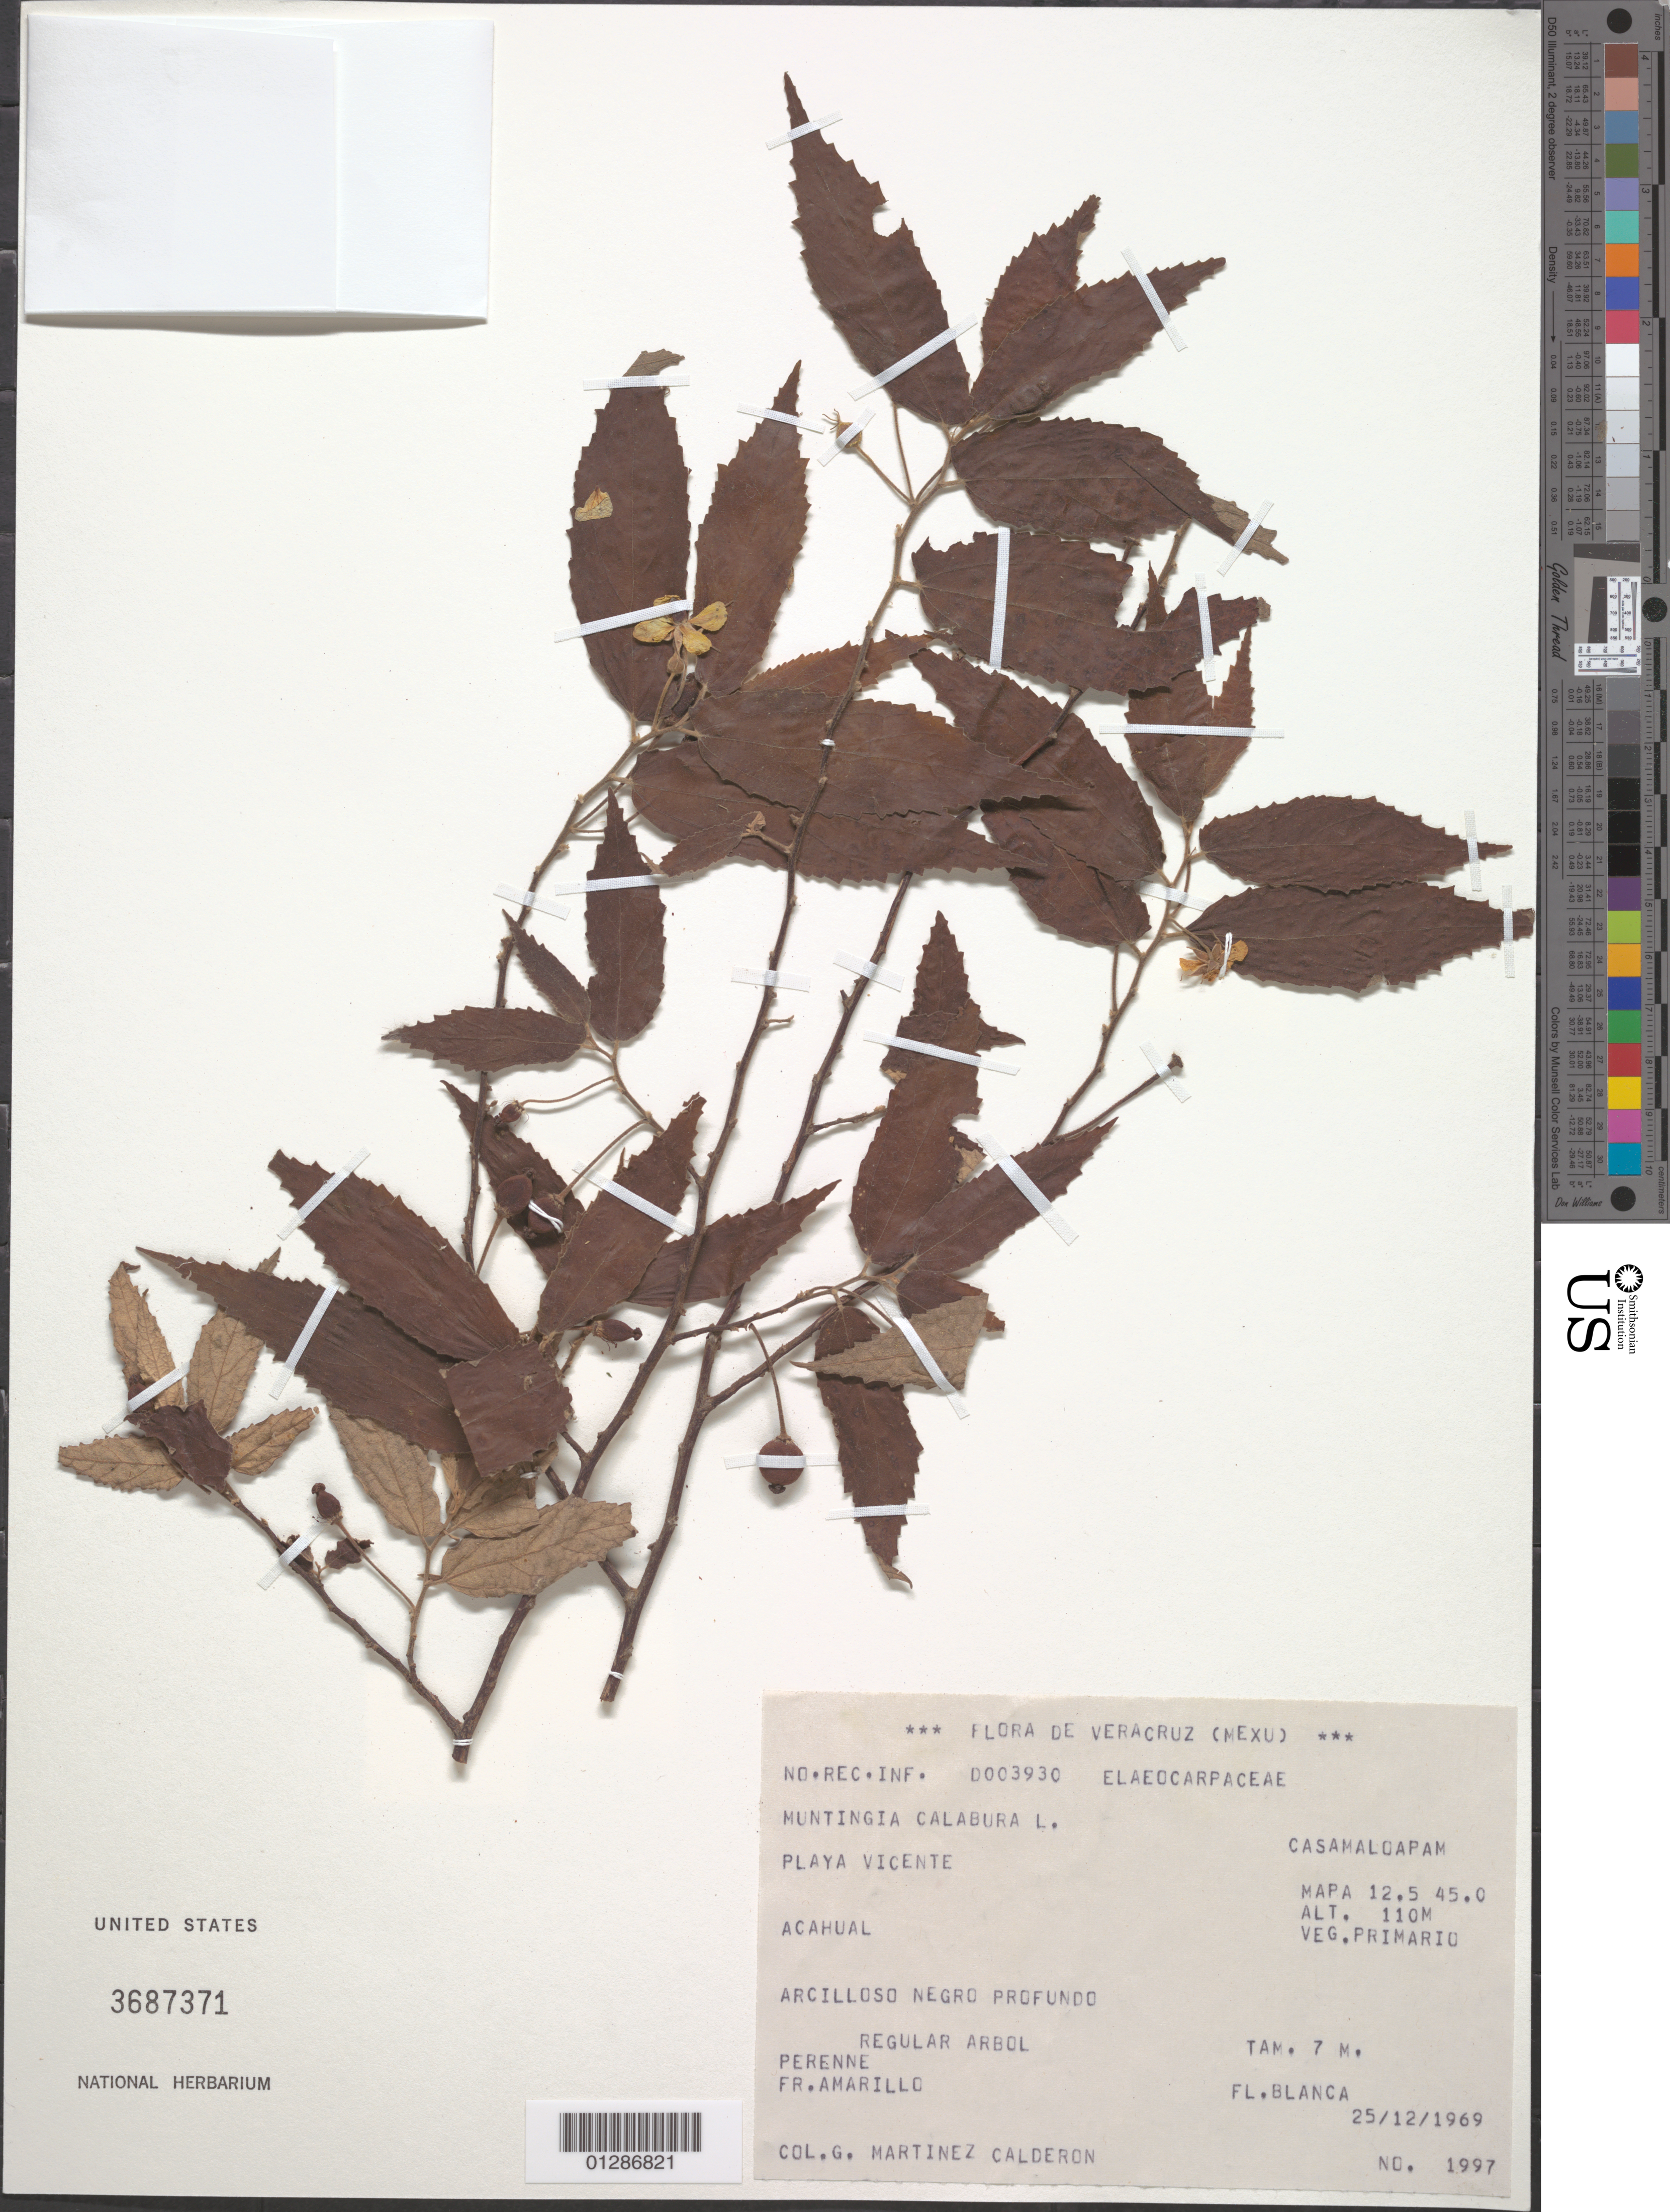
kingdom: Plantae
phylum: Tracheophyta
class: Magnoliopsida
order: Malvales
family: Muntingiaceae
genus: Muntingia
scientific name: Muntingia calabura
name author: L.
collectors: G. M. Calderon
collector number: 1997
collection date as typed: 25 Dec 1969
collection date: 1969-12-25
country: México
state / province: Veracruz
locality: Casamaloapam.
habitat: Tree.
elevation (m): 110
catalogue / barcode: US 3687371